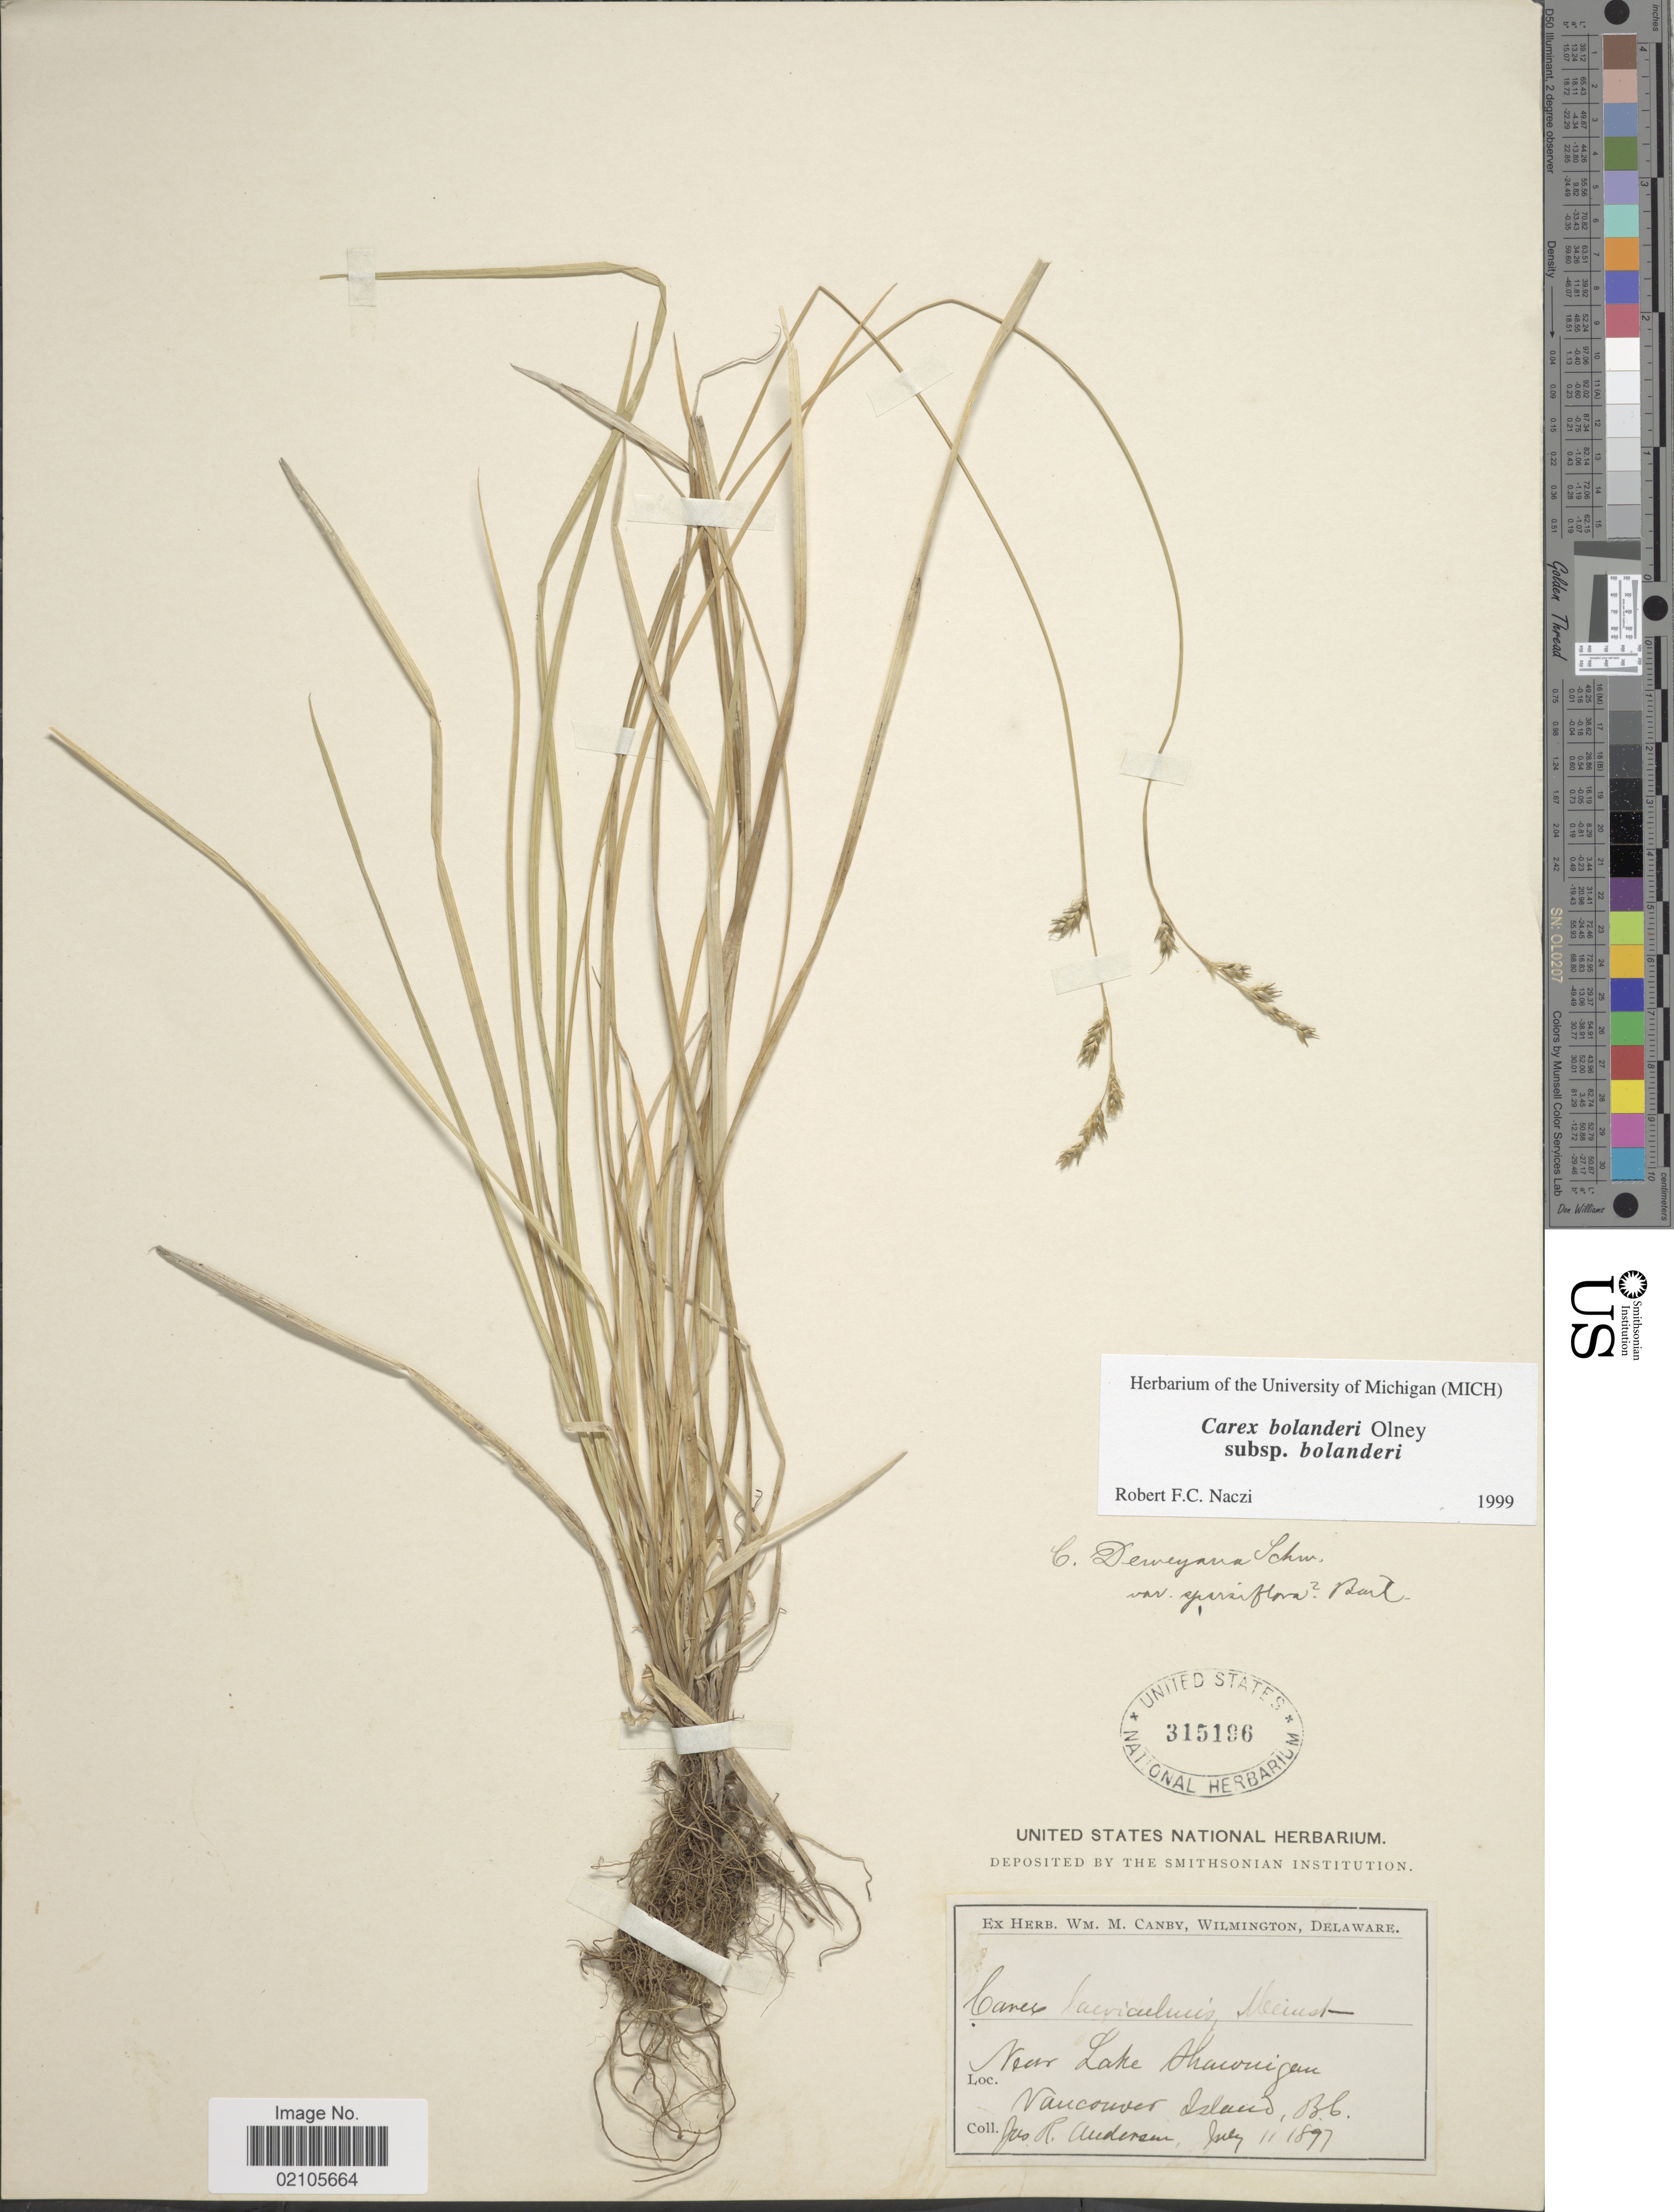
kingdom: Plantae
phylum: Tracheophyta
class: Liliopsida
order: Poales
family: Cyperaceae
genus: Carex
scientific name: Carex bolanderi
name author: Olney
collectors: J. R. Anderson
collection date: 1897-07-11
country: Canada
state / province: British Columbia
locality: Vancouver Island, B. C.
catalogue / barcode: US 315196